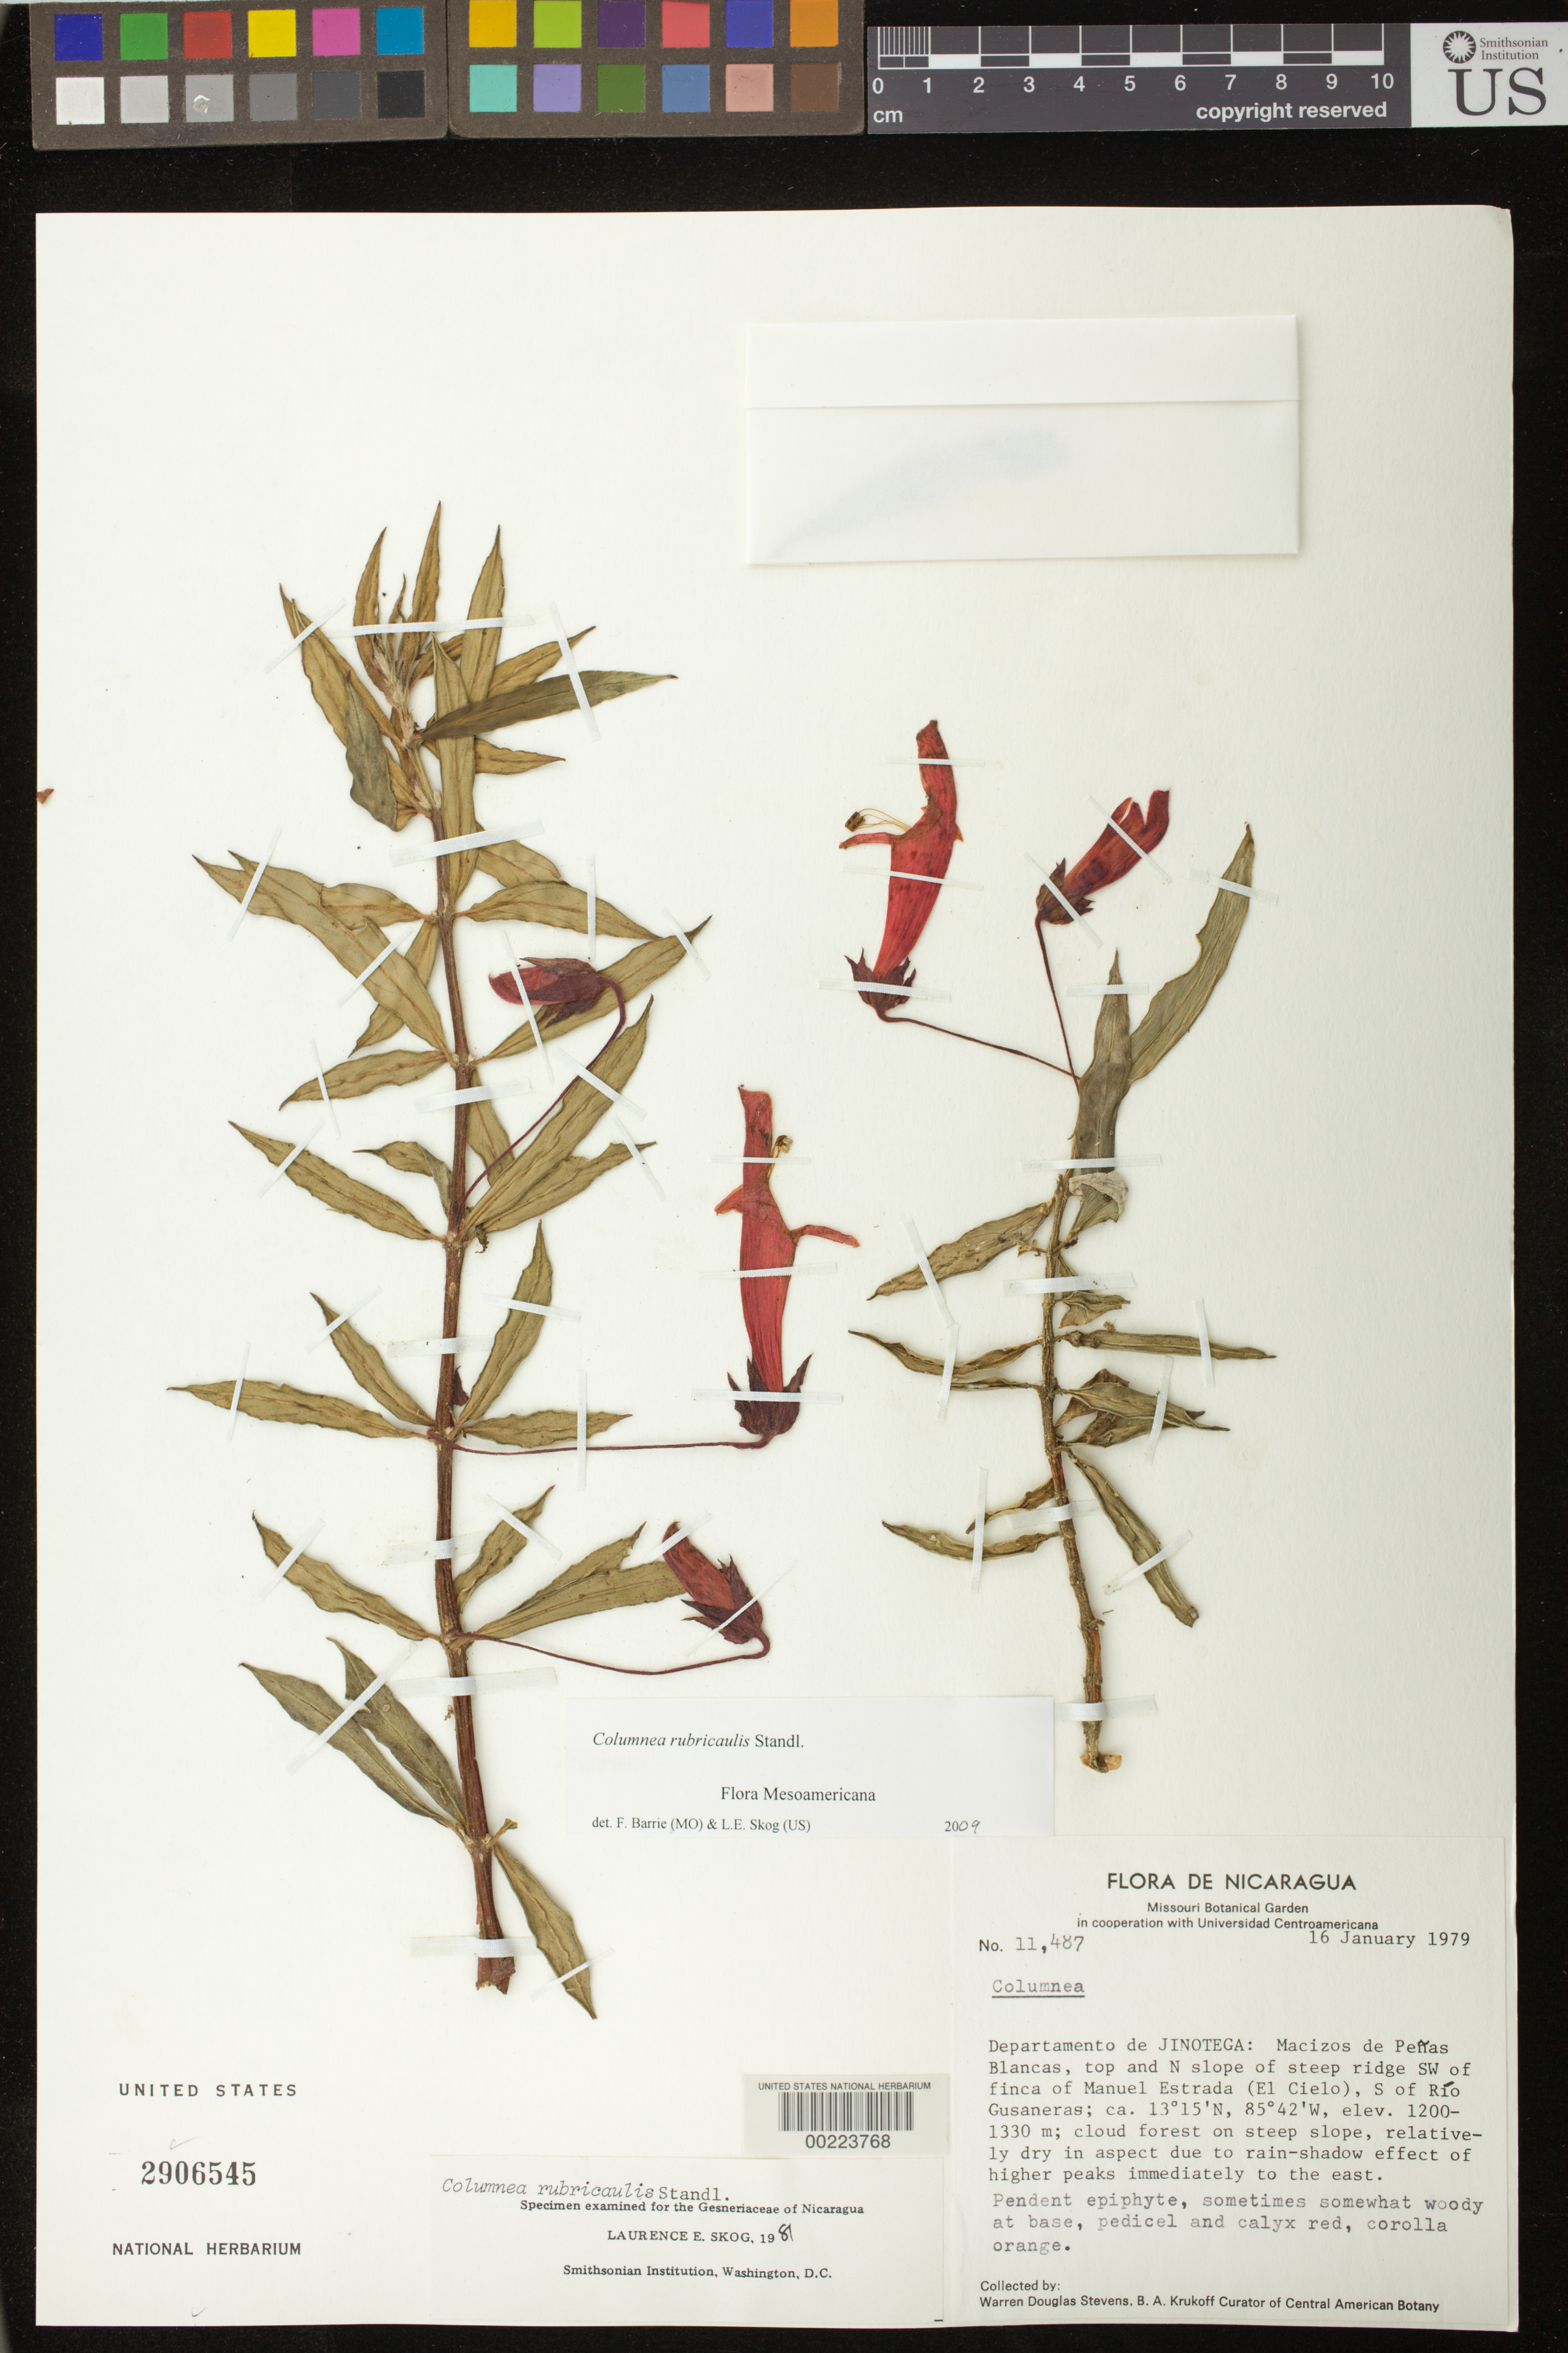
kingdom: Plantae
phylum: Tracheophyta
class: Magnoliopsida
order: Lamiales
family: Gesneriaceae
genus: Columnea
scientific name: Columnea rubricaulis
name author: Standl.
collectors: W. D. Stevens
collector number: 11487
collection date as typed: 16 Jan 1979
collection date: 1979-01-16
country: Nicaragua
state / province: Jinotega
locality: Macizos de Menas Blancas, top & N slope of steep ridge SW of Manuel Estrada (El Cielo),S of Rio Gusaneras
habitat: Cloud forest on steep slope, relatively dry in aspect due to rain-shadow ...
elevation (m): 1200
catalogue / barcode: US 2906545